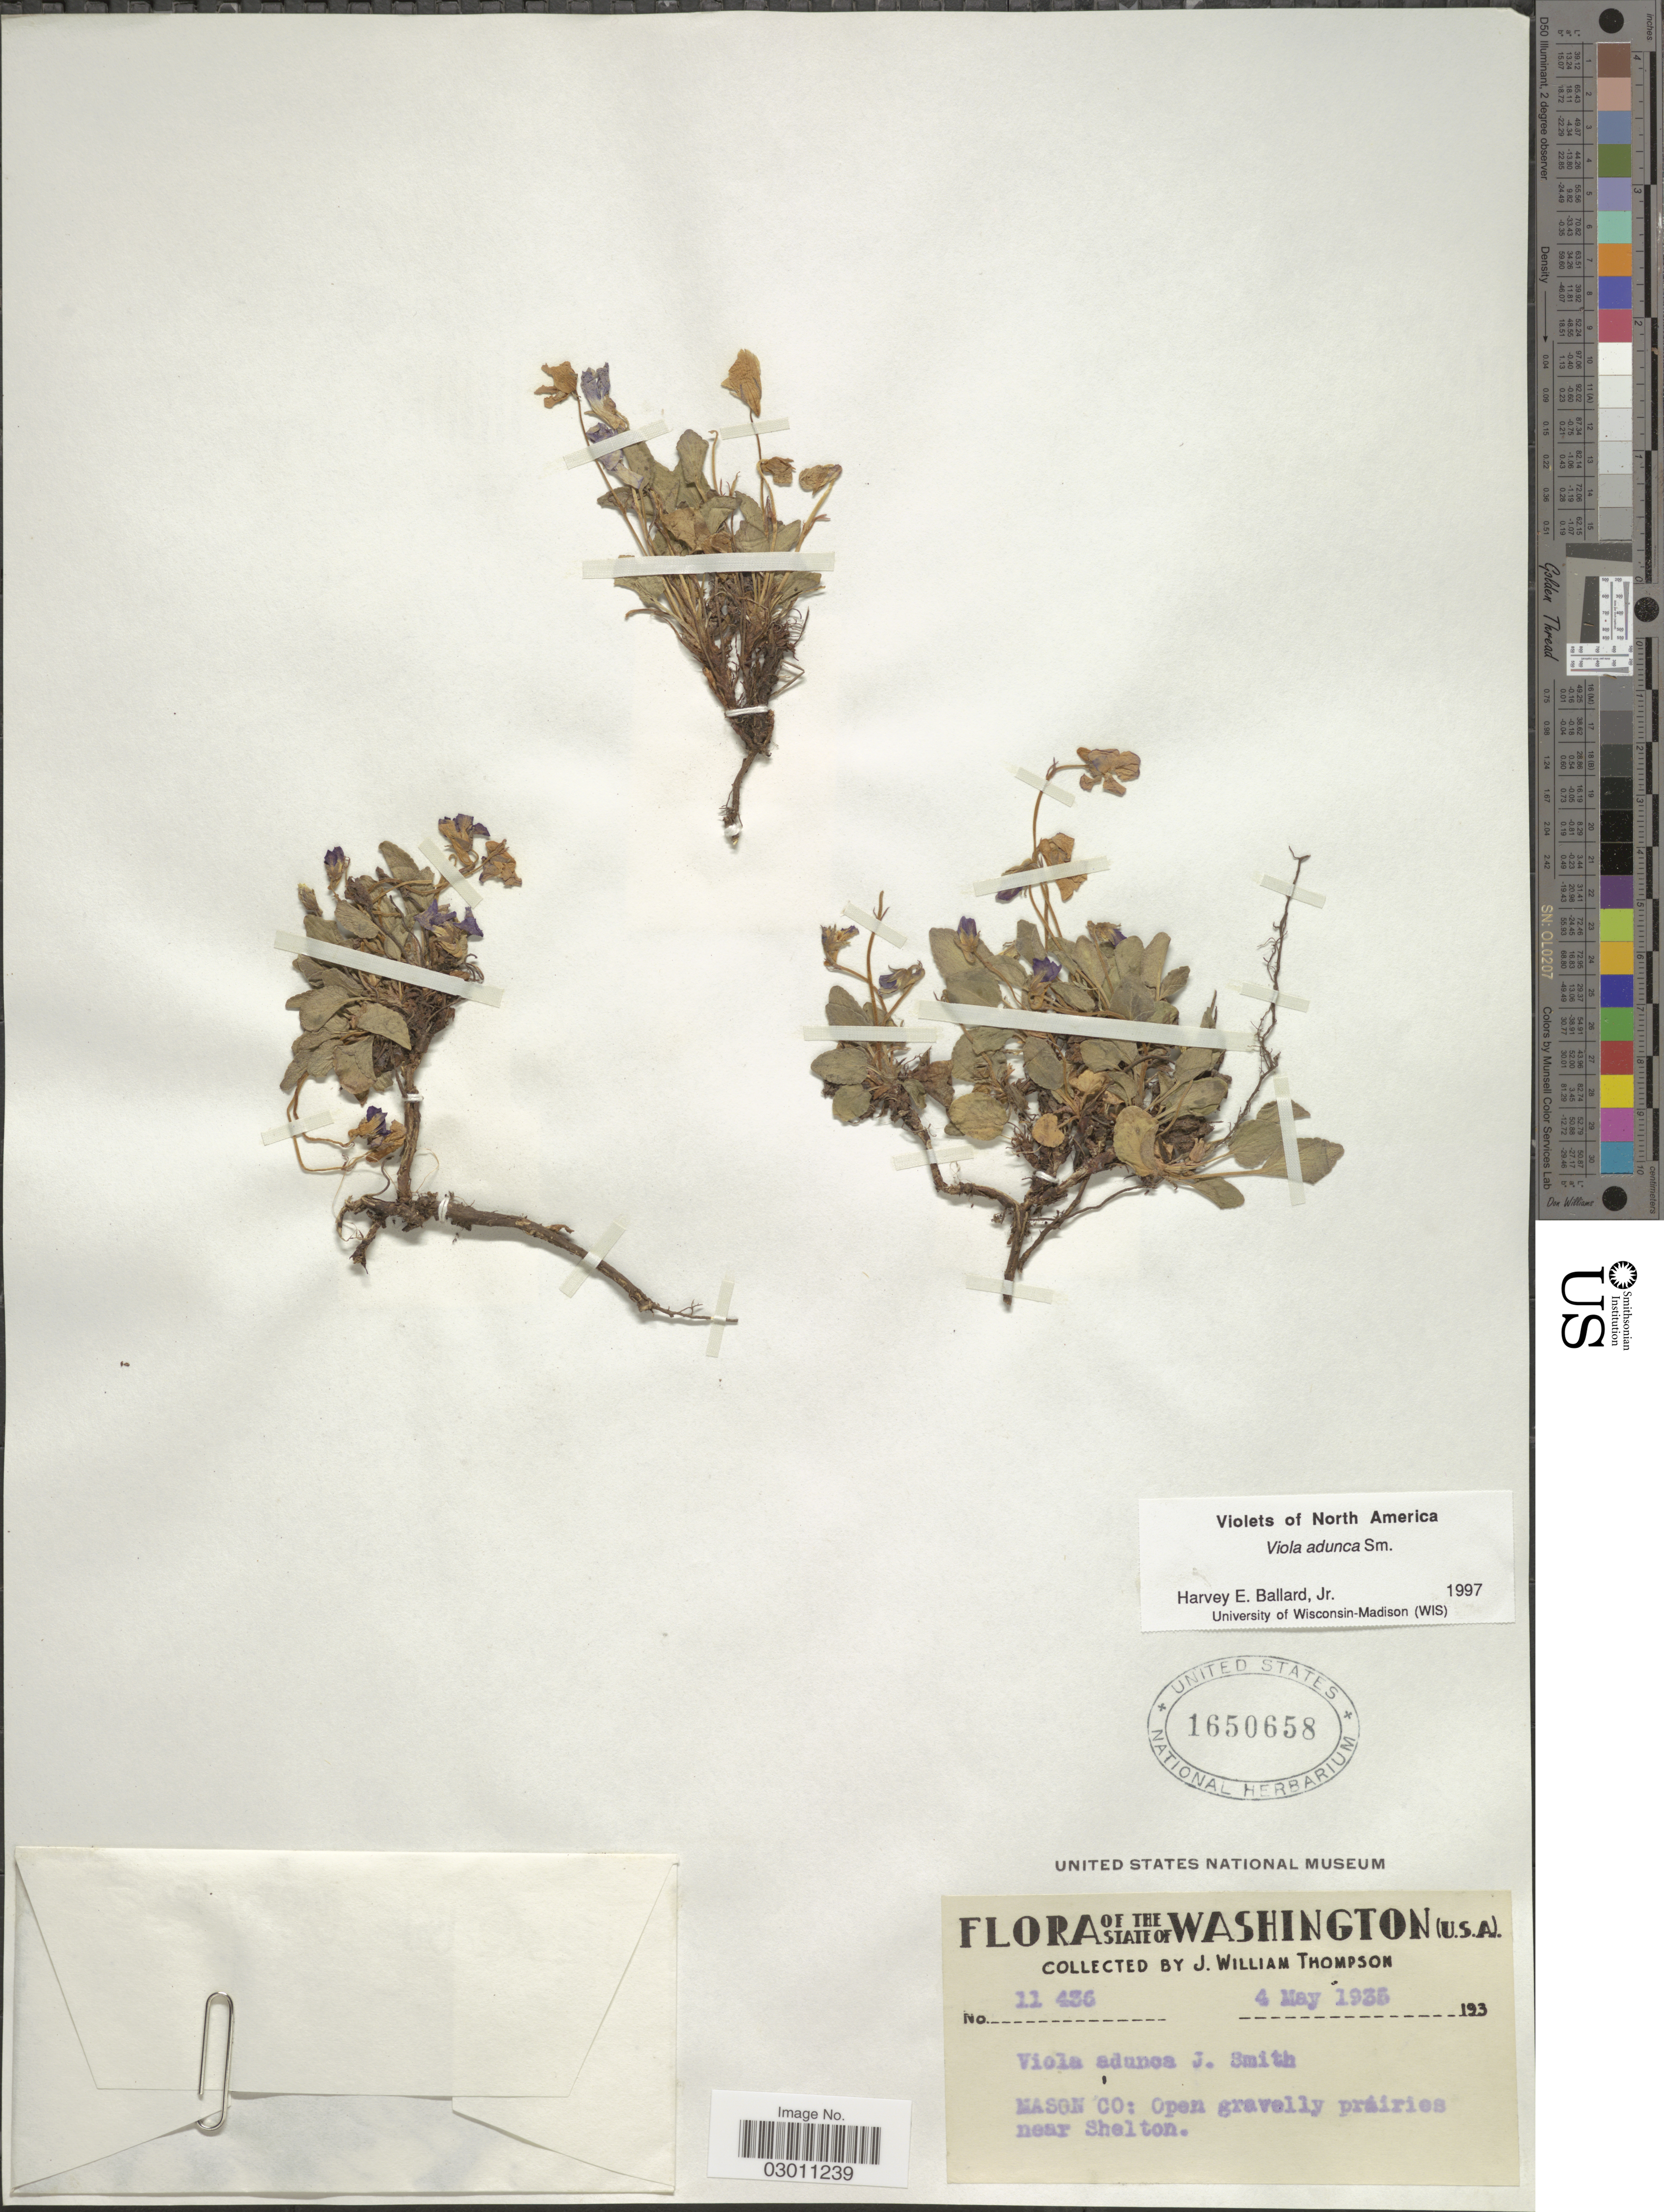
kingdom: Plantae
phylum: Tracheophyta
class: Magnoliopsida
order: Malpighiales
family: Violaceae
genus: Viola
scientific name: Viola adunca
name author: Sm.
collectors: J. W. Thompson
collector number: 11436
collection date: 1935-05-04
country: United States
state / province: Washington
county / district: Mason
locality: Mason Co: Open gravelly prairies near Shelton.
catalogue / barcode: US 1650658